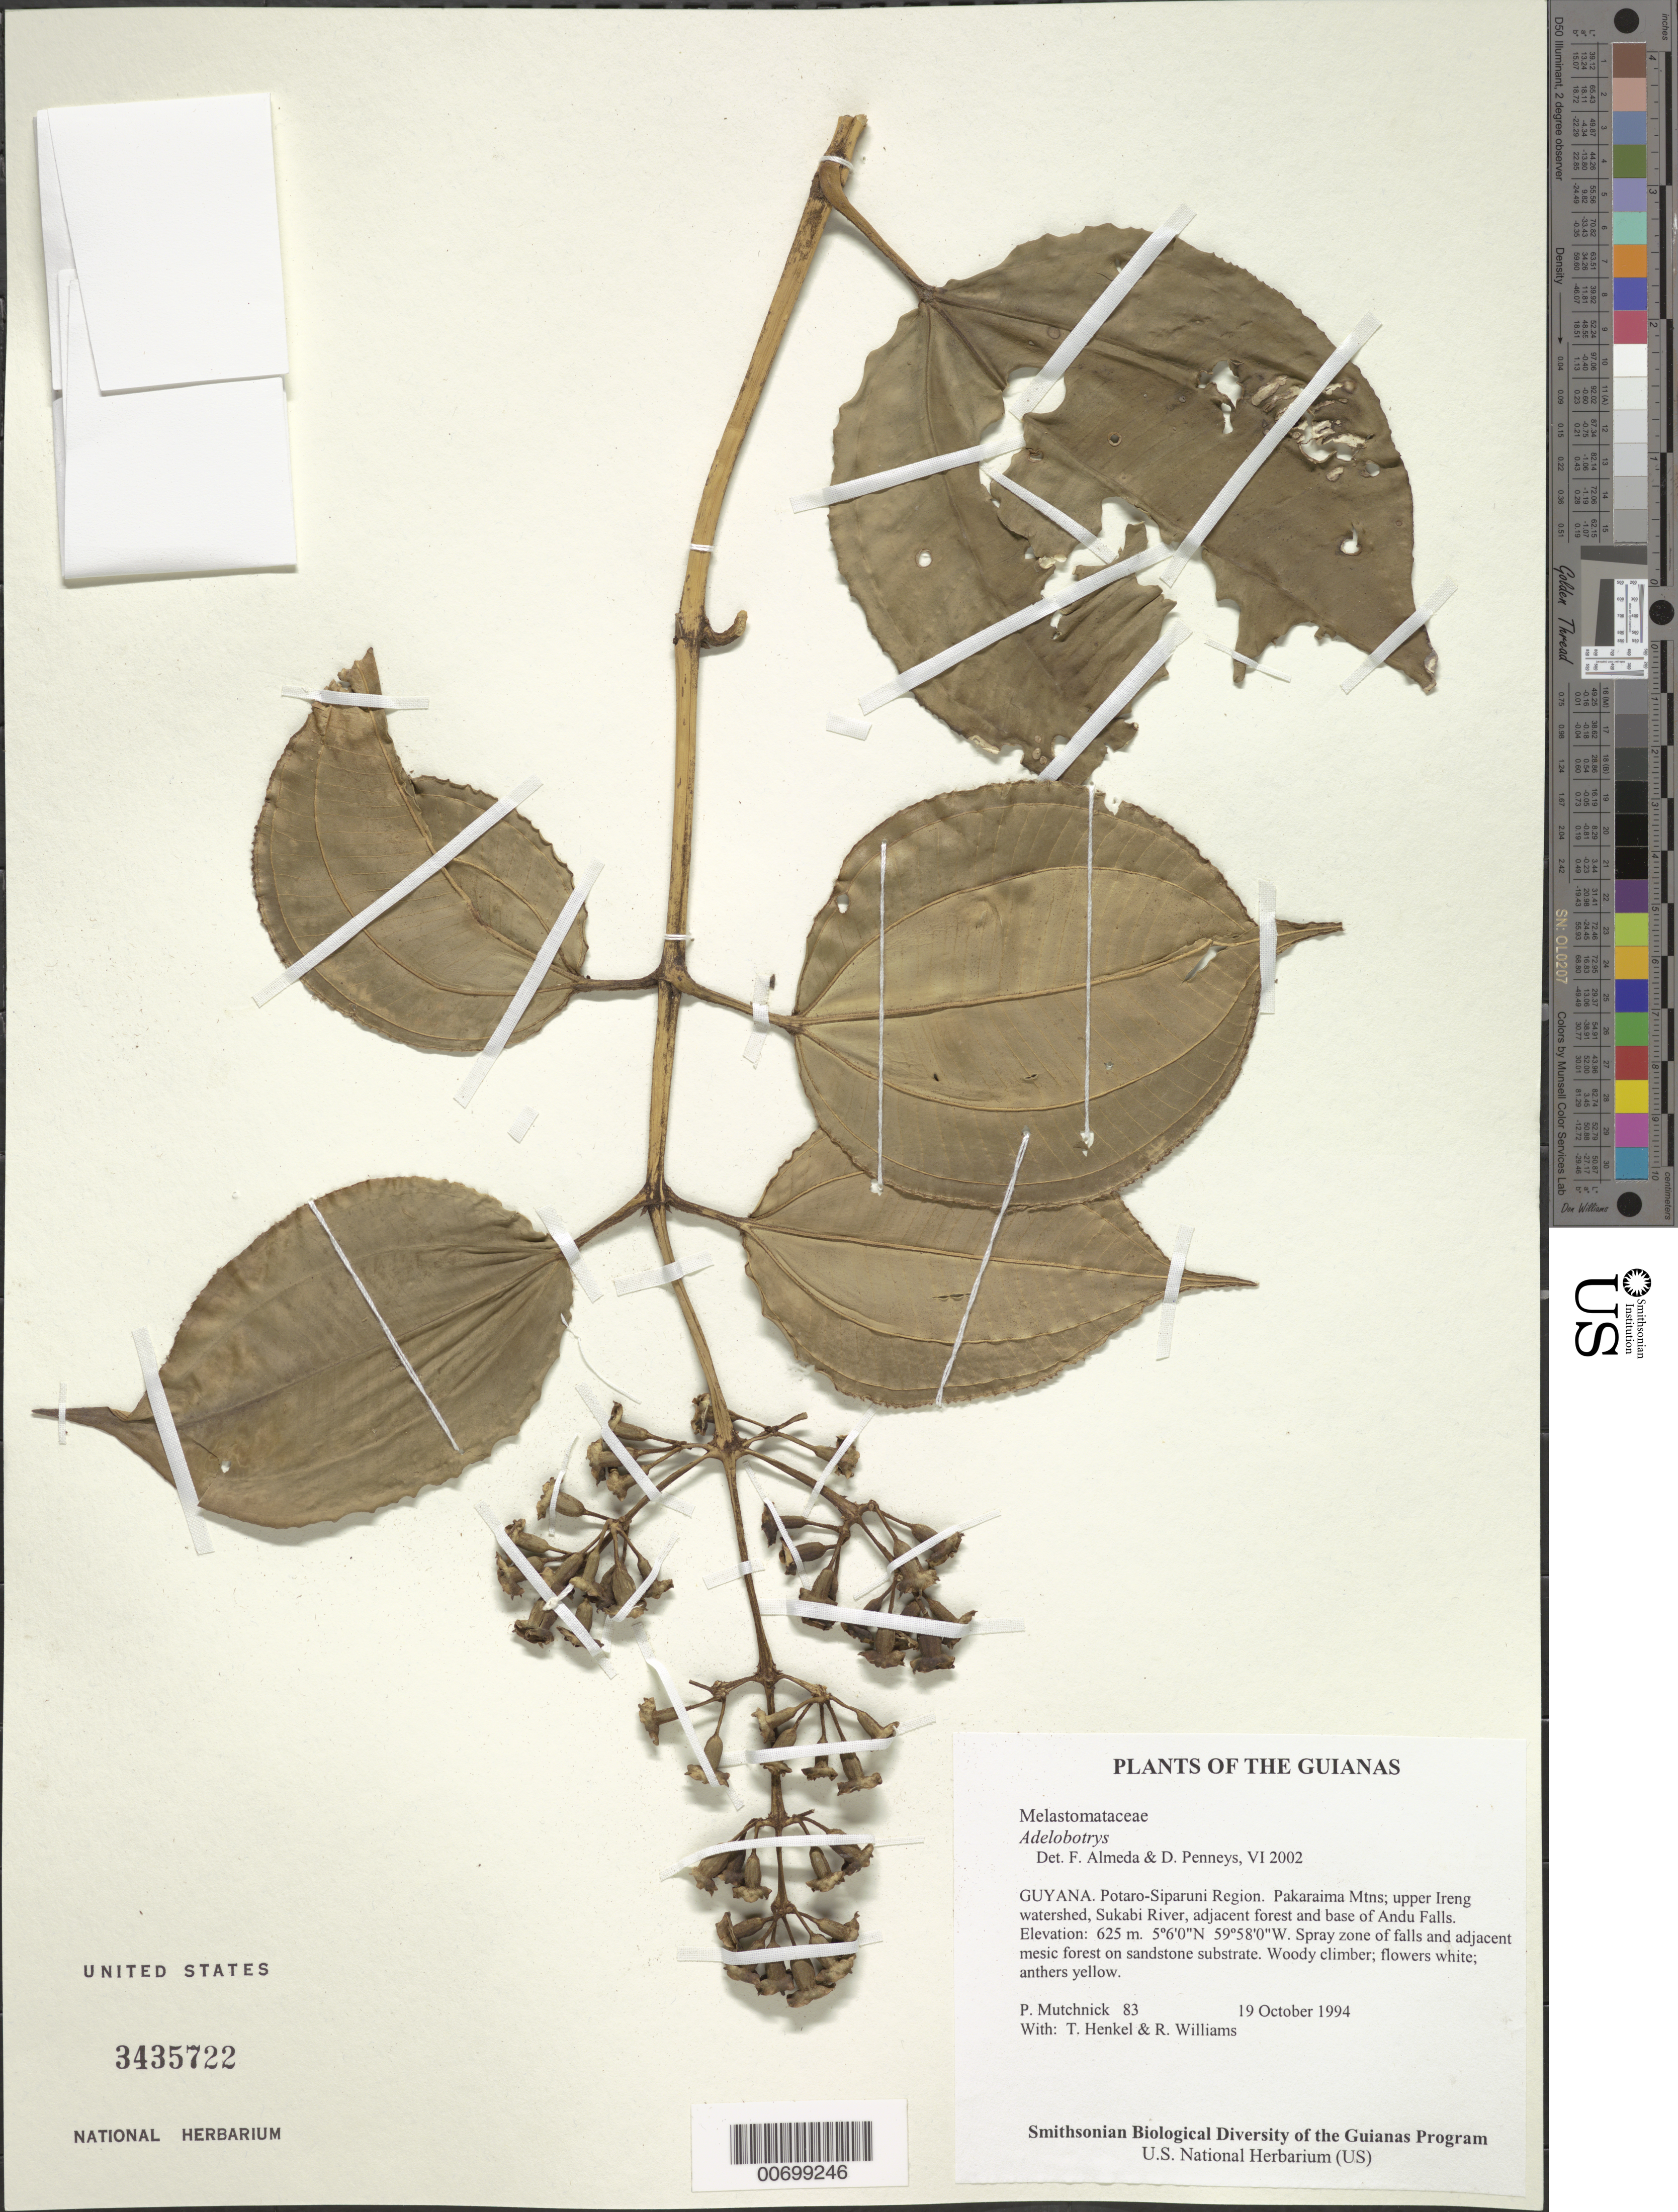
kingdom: Plantae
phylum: Tracheophyta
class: Magnoliopsida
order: Myrtales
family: Melastomataceae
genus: Adelobotrys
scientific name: Adelobotrys sp.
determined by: Almeda, F.; Penneys, D. S.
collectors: P. Mutchnick, T. Henkel & R. Williams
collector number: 83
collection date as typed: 19 October 1994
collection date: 1994-10-19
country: Guyana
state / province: Potaro-Siparuni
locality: Pakaraima Mtns; upper Ireng watershed, Sukabi River, adjacent forest and base of Andu Falls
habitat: Spray zone of falls and adjacent mesic forest on sandstone substrate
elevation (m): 625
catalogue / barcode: US 3435722